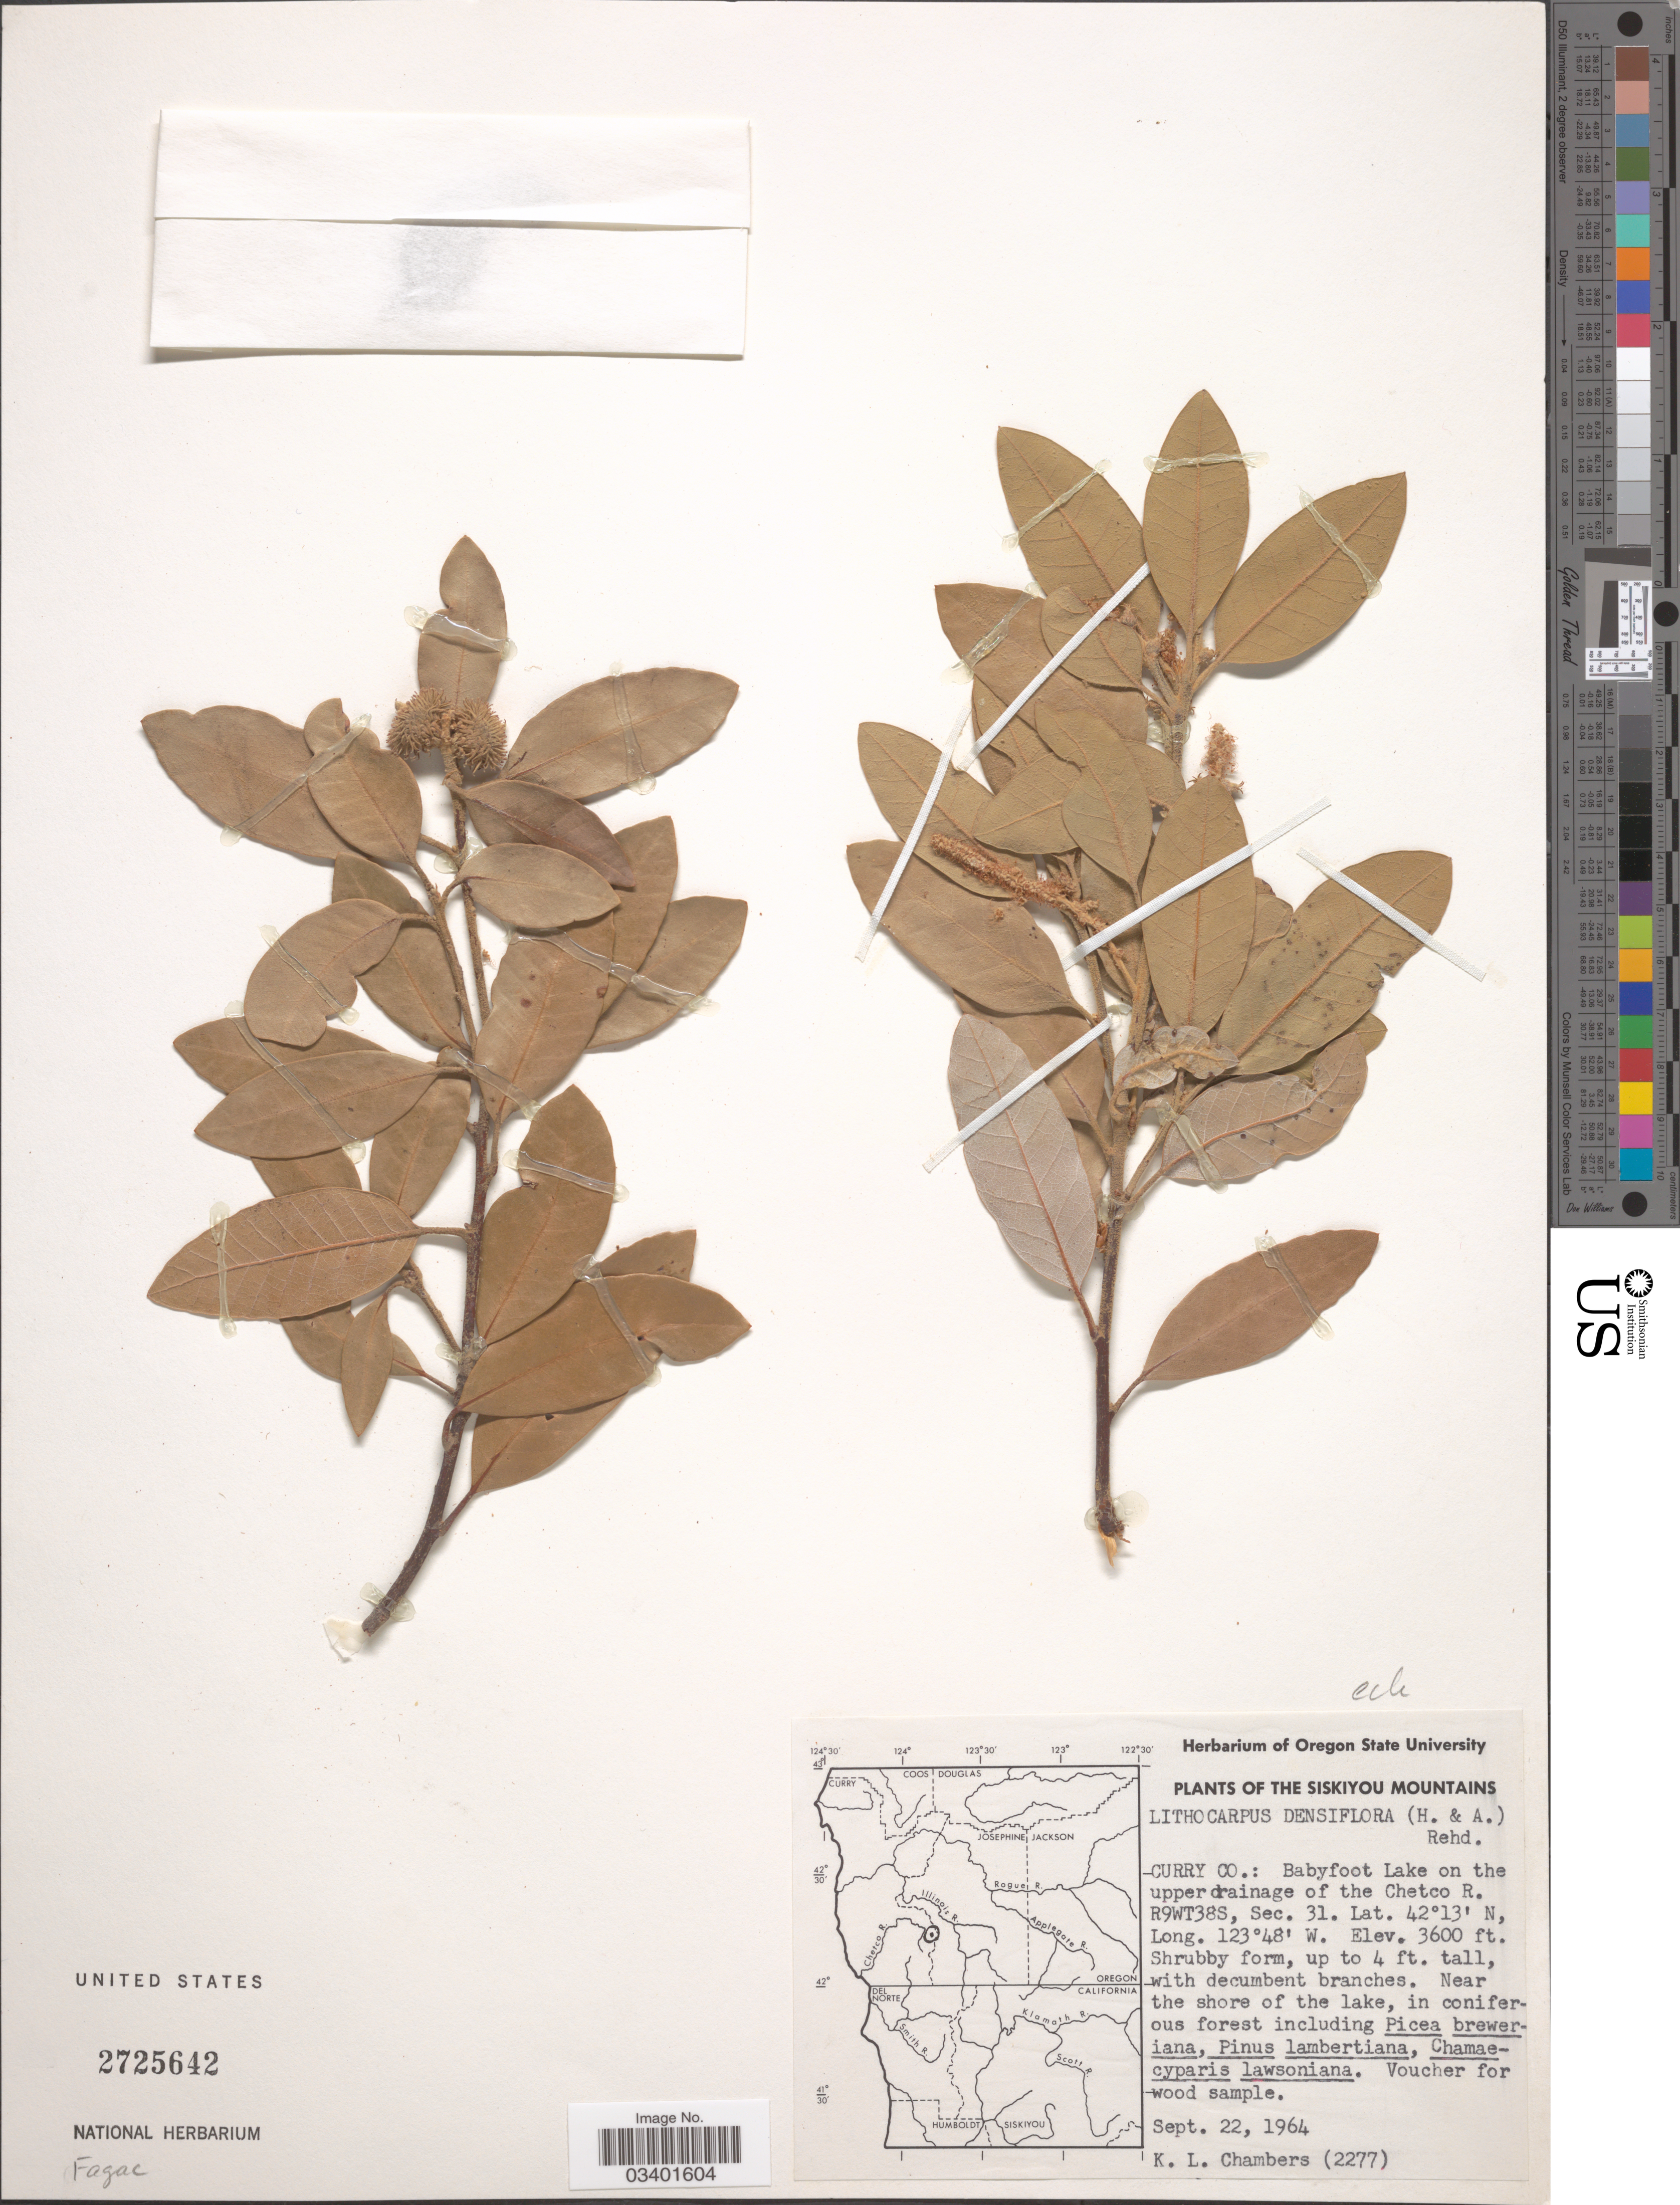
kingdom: Plantae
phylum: Tracheophyta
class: Magnoliopsida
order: Fagales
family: Fagaceae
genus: Notholithocarpus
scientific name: Notholithocarpus densiflorus var. densiflorus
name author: (Hook. & Arn.) P. S. Manos et al.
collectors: K. Chambers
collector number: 2277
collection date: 1964-09-22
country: United States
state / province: Oregon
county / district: Curry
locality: Curry Co.: Babyfoot Lake on the upper drainage of the Chetco R. R9WT38S, Sec. 31.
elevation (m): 1097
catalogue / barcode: US 2725642